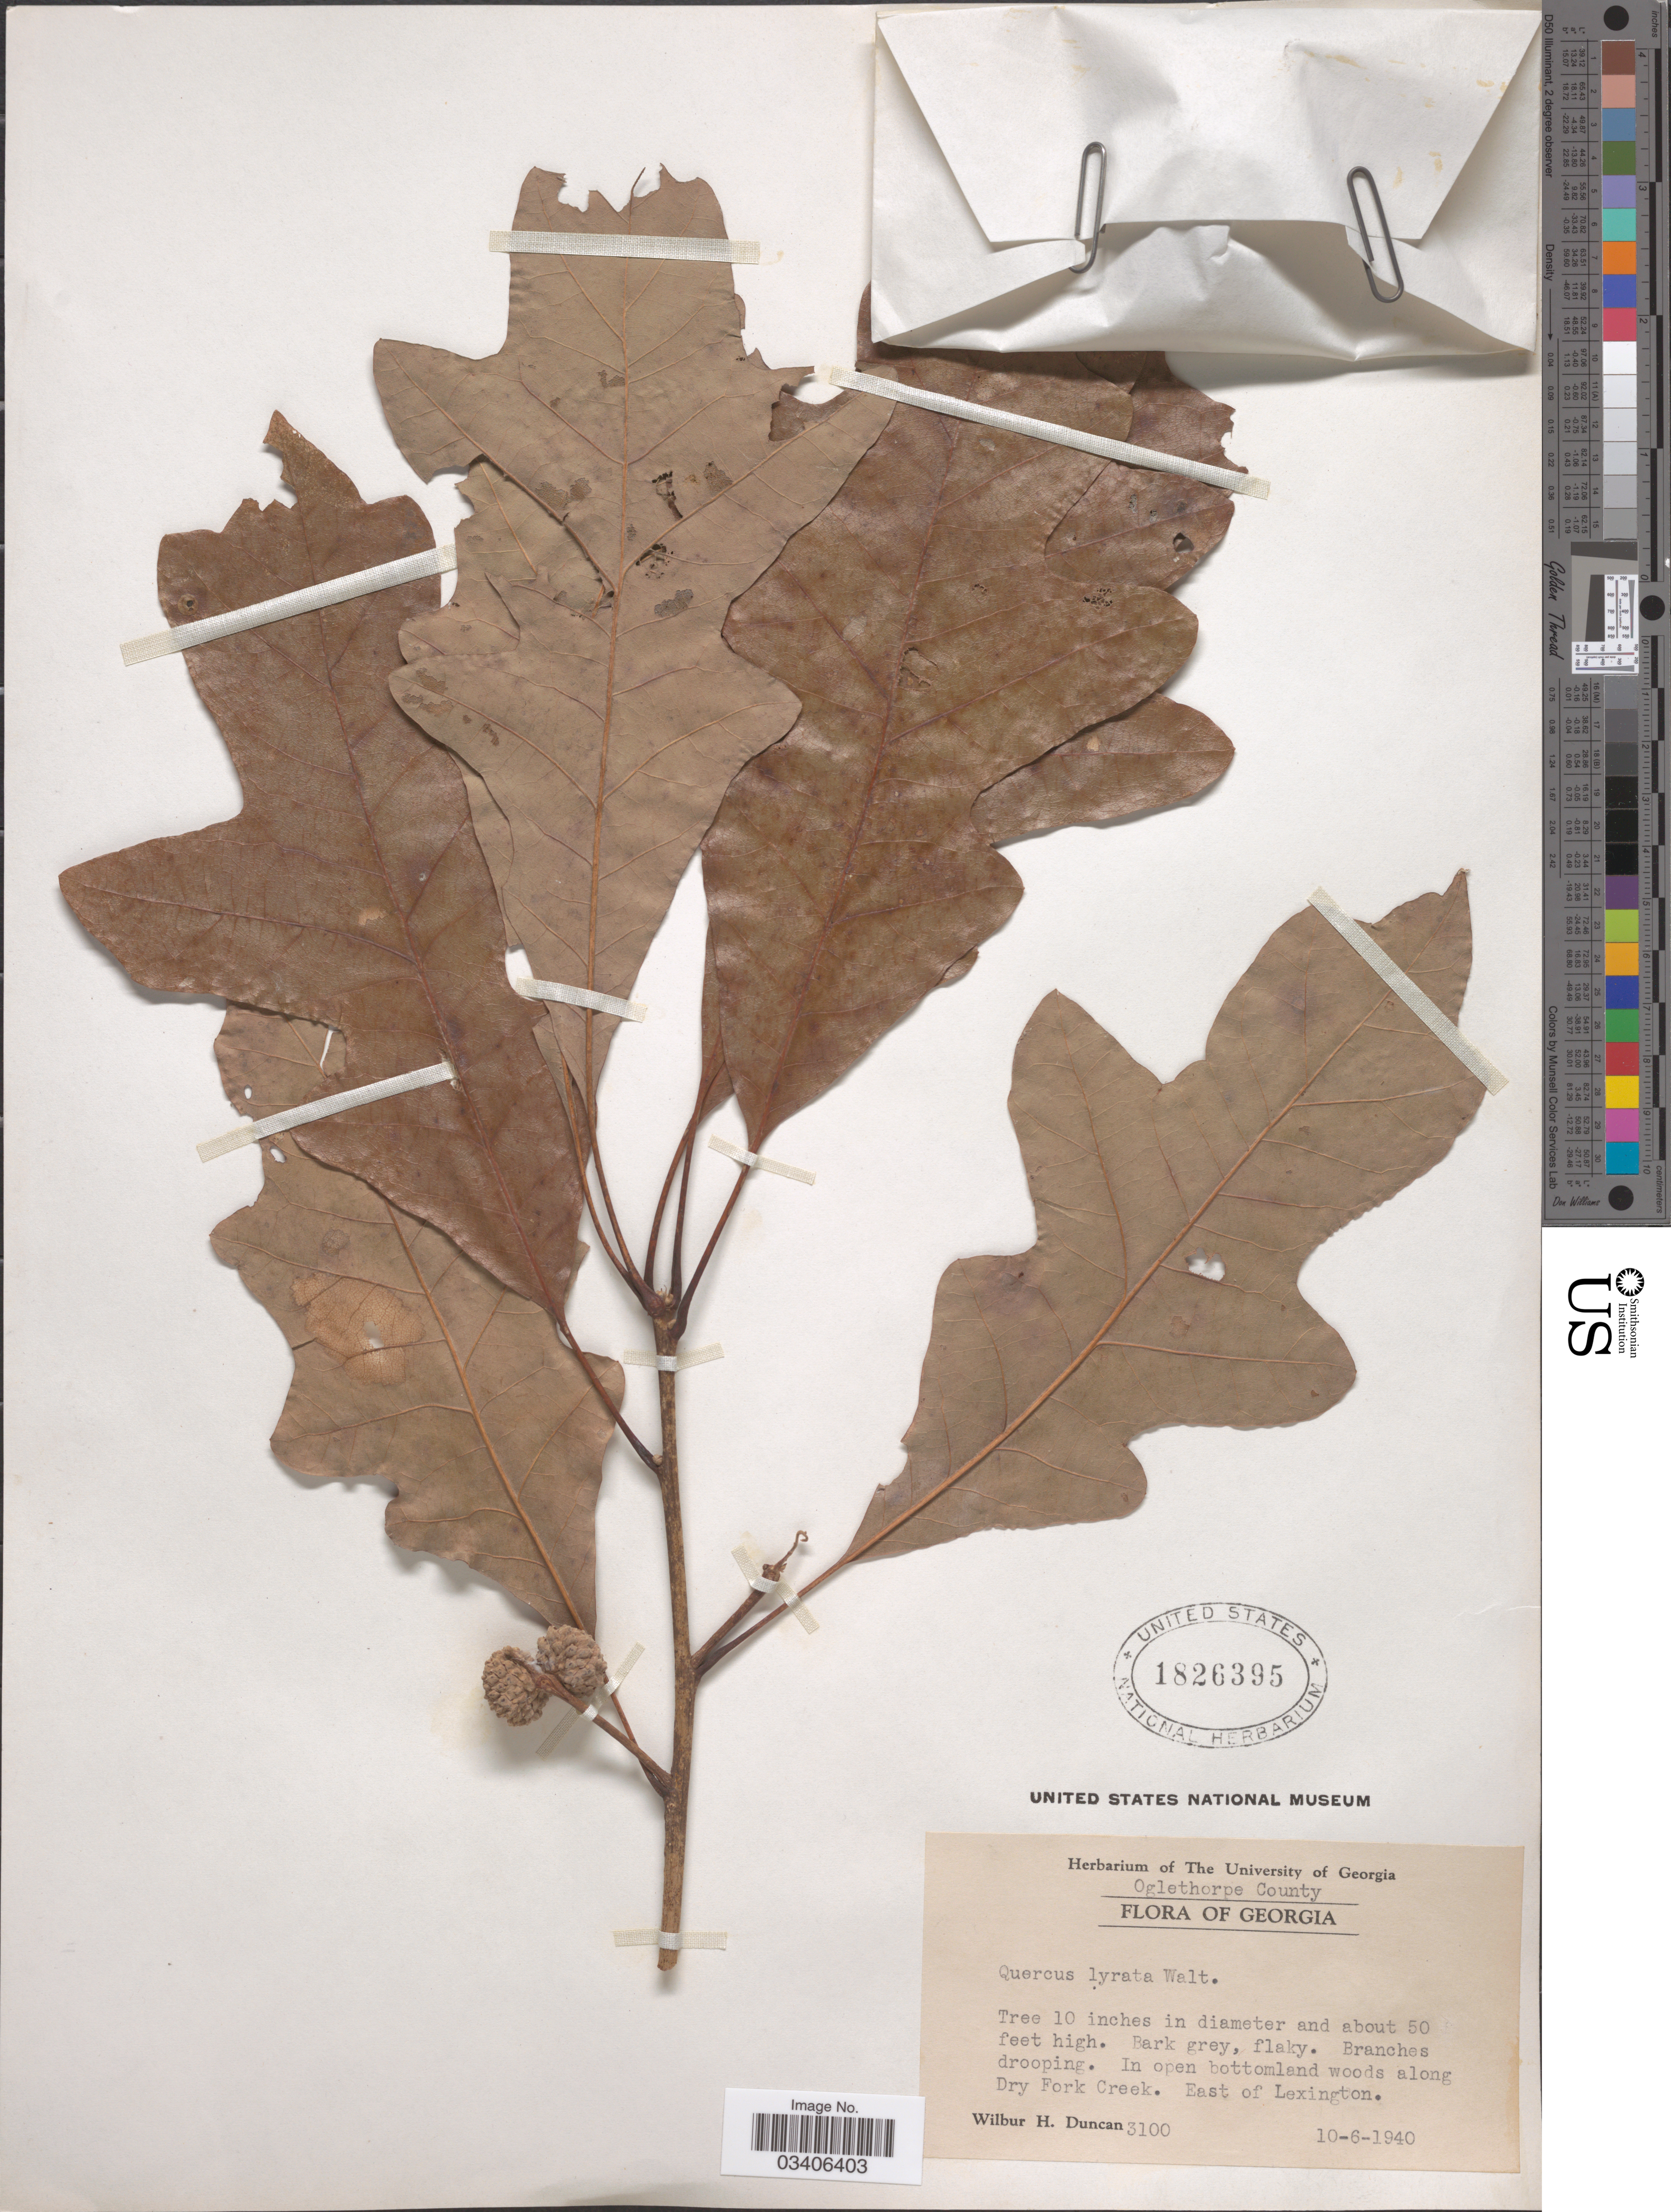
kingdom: Plantae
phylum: Tracheophyta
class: Magnoliopsida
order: Fagales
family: Fagaceae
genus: Quercus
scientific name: Quercus lyrata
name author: Walter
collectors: W. H. Duncan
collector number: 3100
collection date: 1940-10-06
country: United States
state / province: Georgia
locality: Oglethorpe County. Along Dry Fork Creek. East of Lexington.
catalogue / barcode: US 1826395